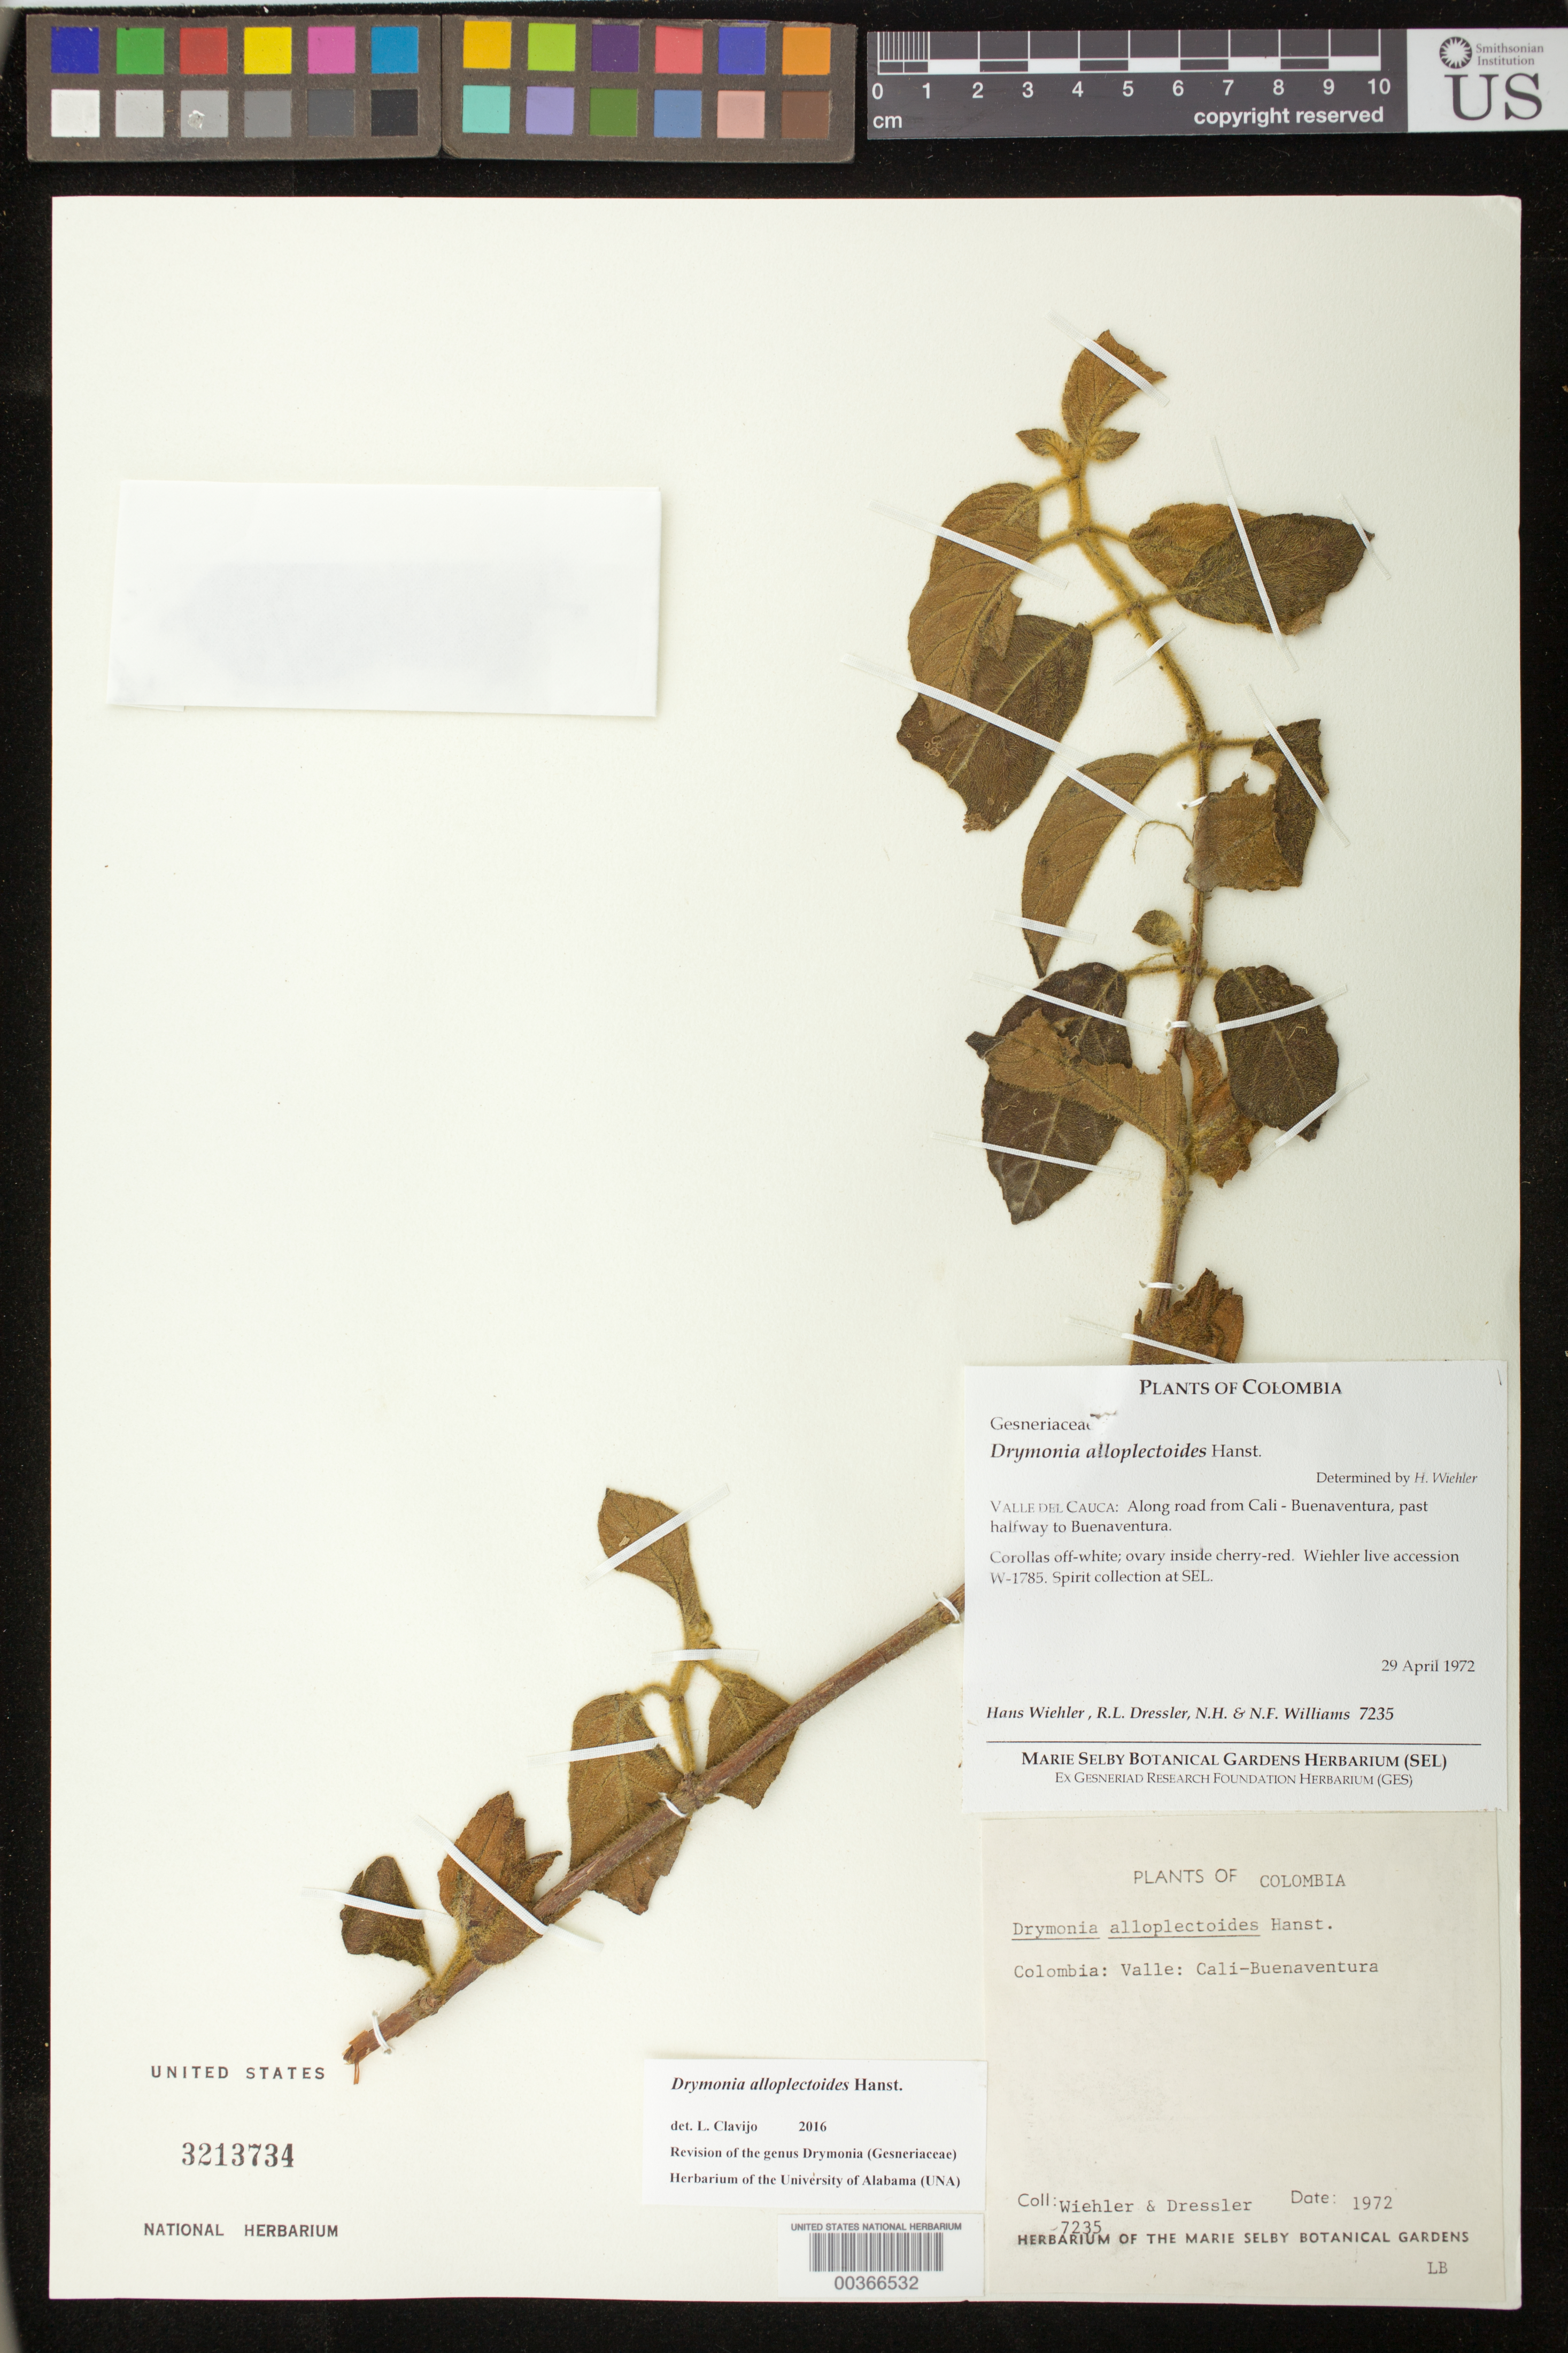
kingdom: Plantae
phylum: Tracheophyta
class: Magnoliopsida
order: Lamiales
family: Gesneriaceae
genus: Drymonia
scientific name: Drymonia alloplectoides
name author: Hanst.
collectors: H. J. Wiehler & R. Dressler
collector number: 7235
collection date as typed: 29 Apr 1972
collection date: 1972-04-29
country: Colombia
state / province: Valle del Cauca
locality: Valle del Cauca: along road from Cali-Buenaventura, past halfway to Buenaventura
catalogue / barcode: US 3213734